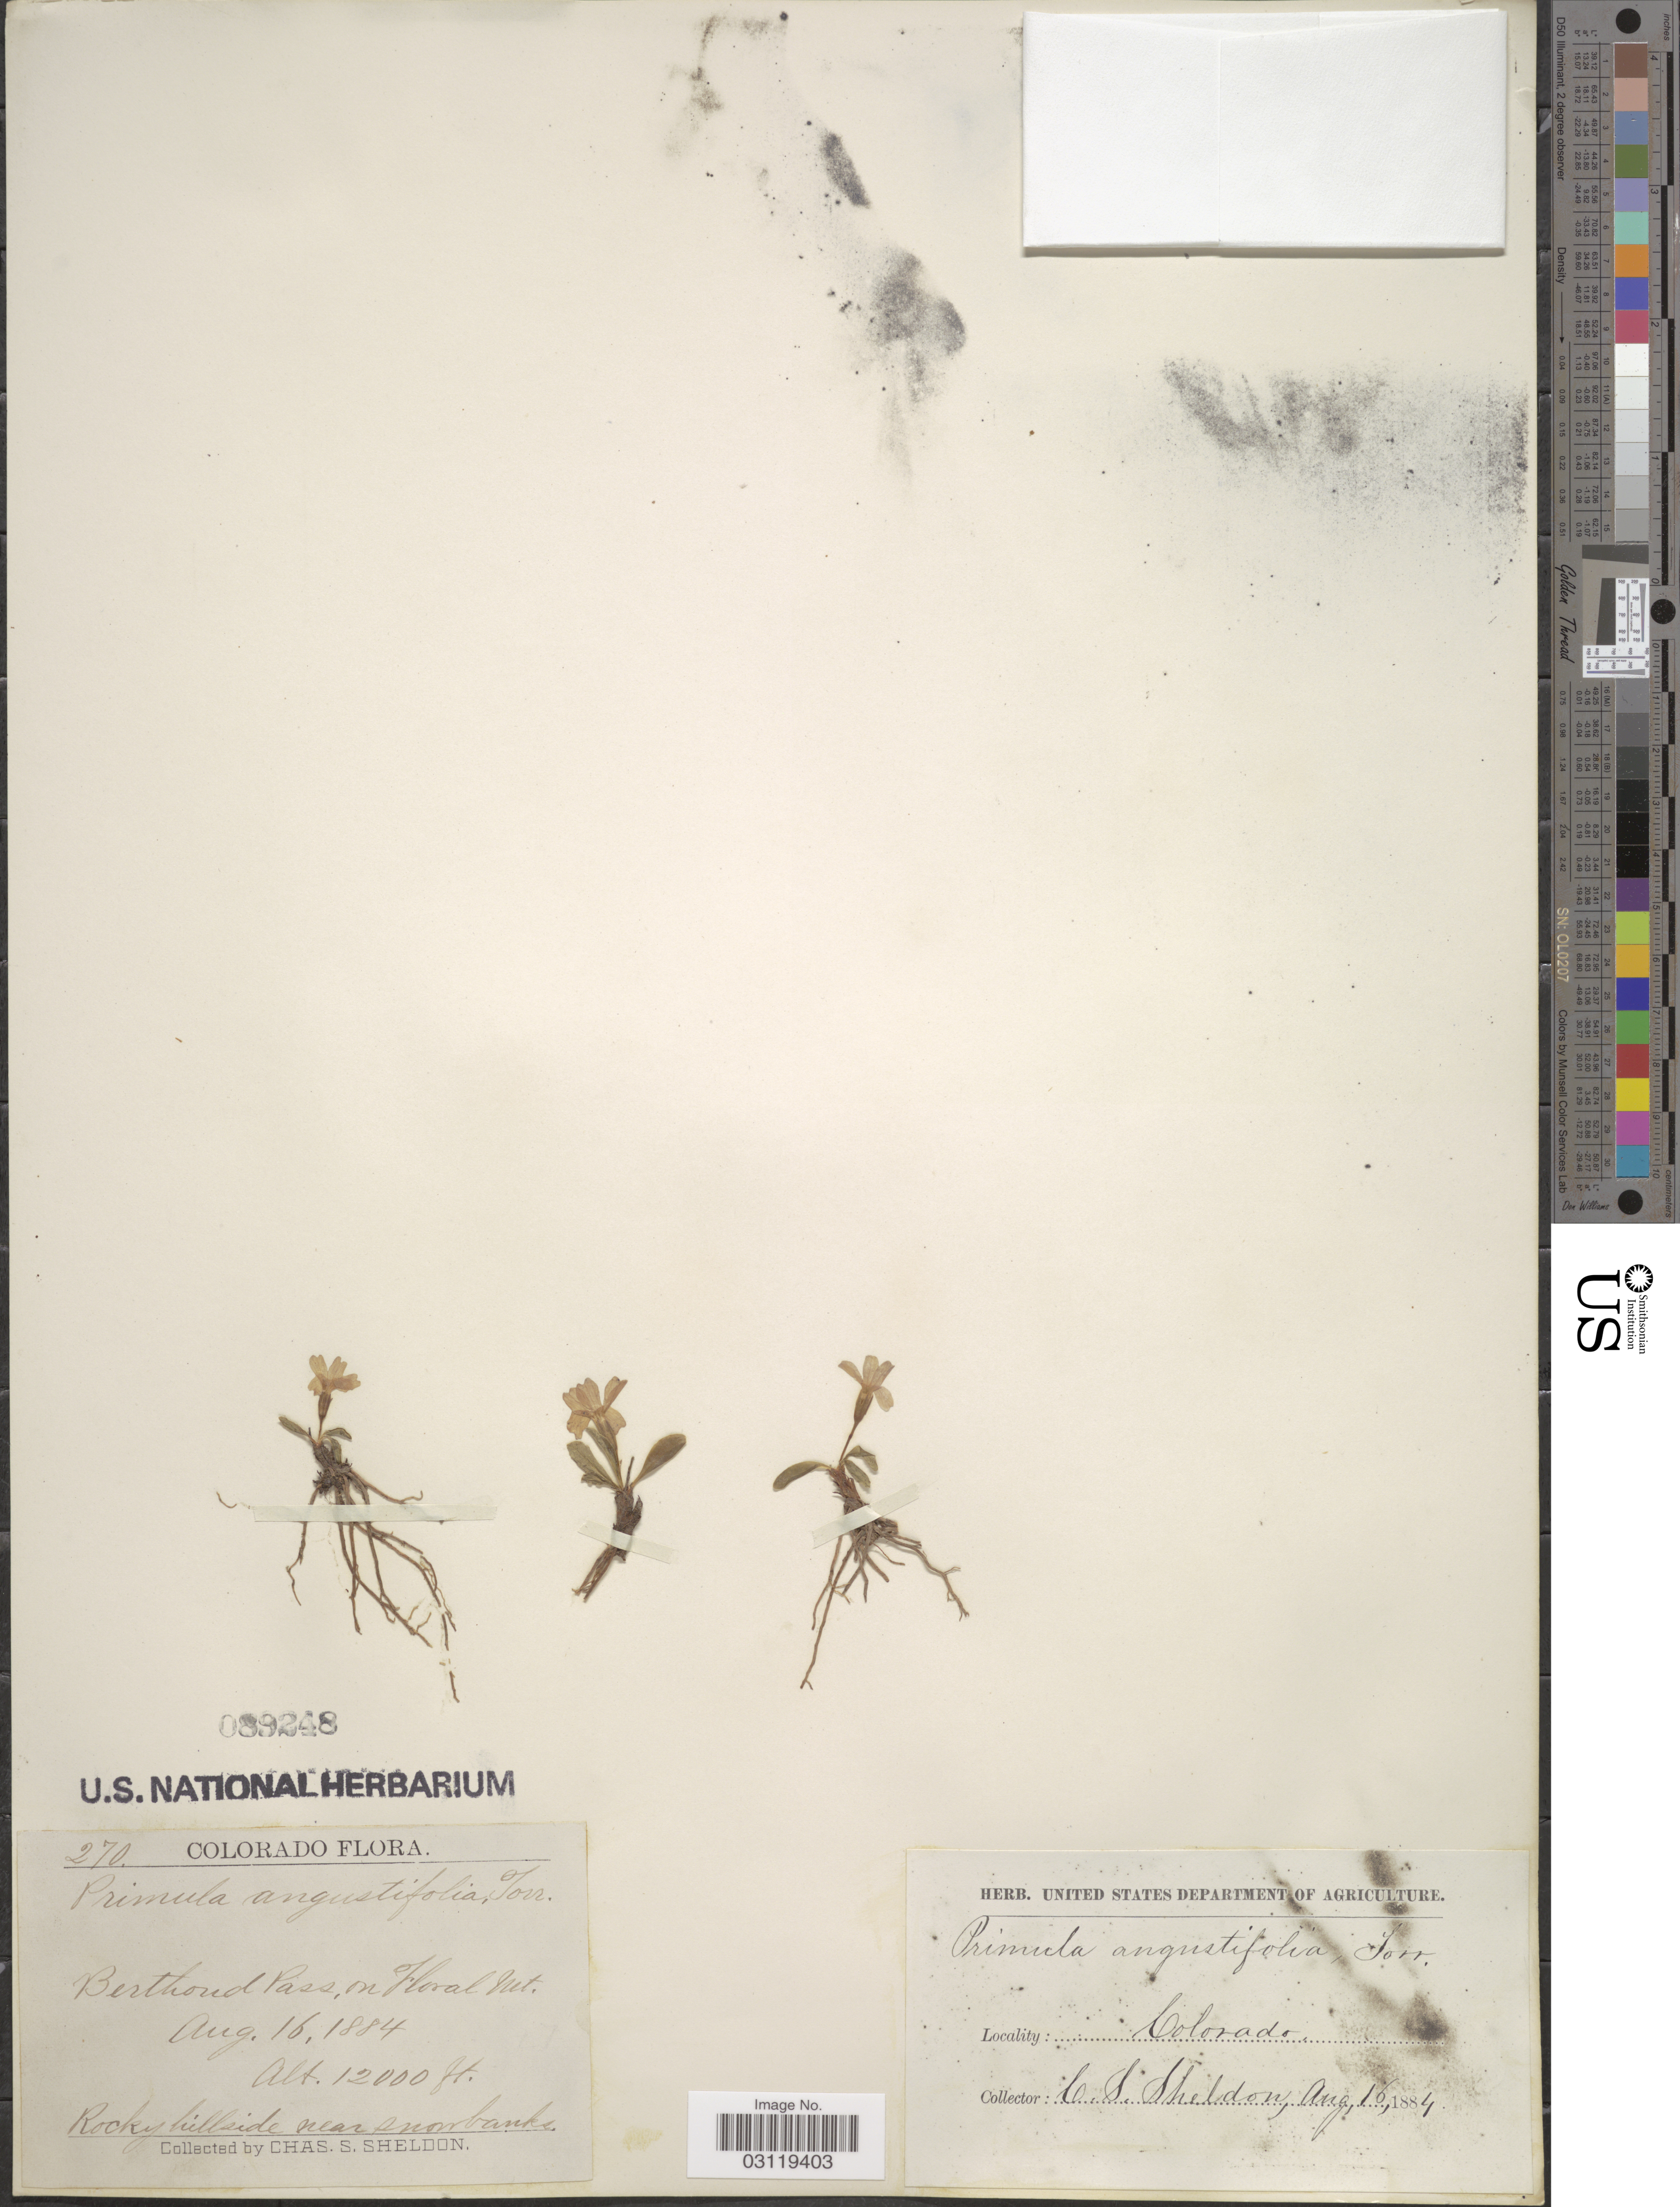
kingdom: Plantae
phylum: Tracheophyta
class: Magnoliopsida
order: Ericales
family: Primulaceae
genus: Primula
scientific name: Primula angustifolia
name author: Torr.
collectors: C. S. Sheldon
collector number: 270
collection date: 1884-08-16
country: United States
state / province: Colorado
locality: Berthoud Pass, on Floral Mt.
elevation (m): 3658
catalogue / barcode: US 89248